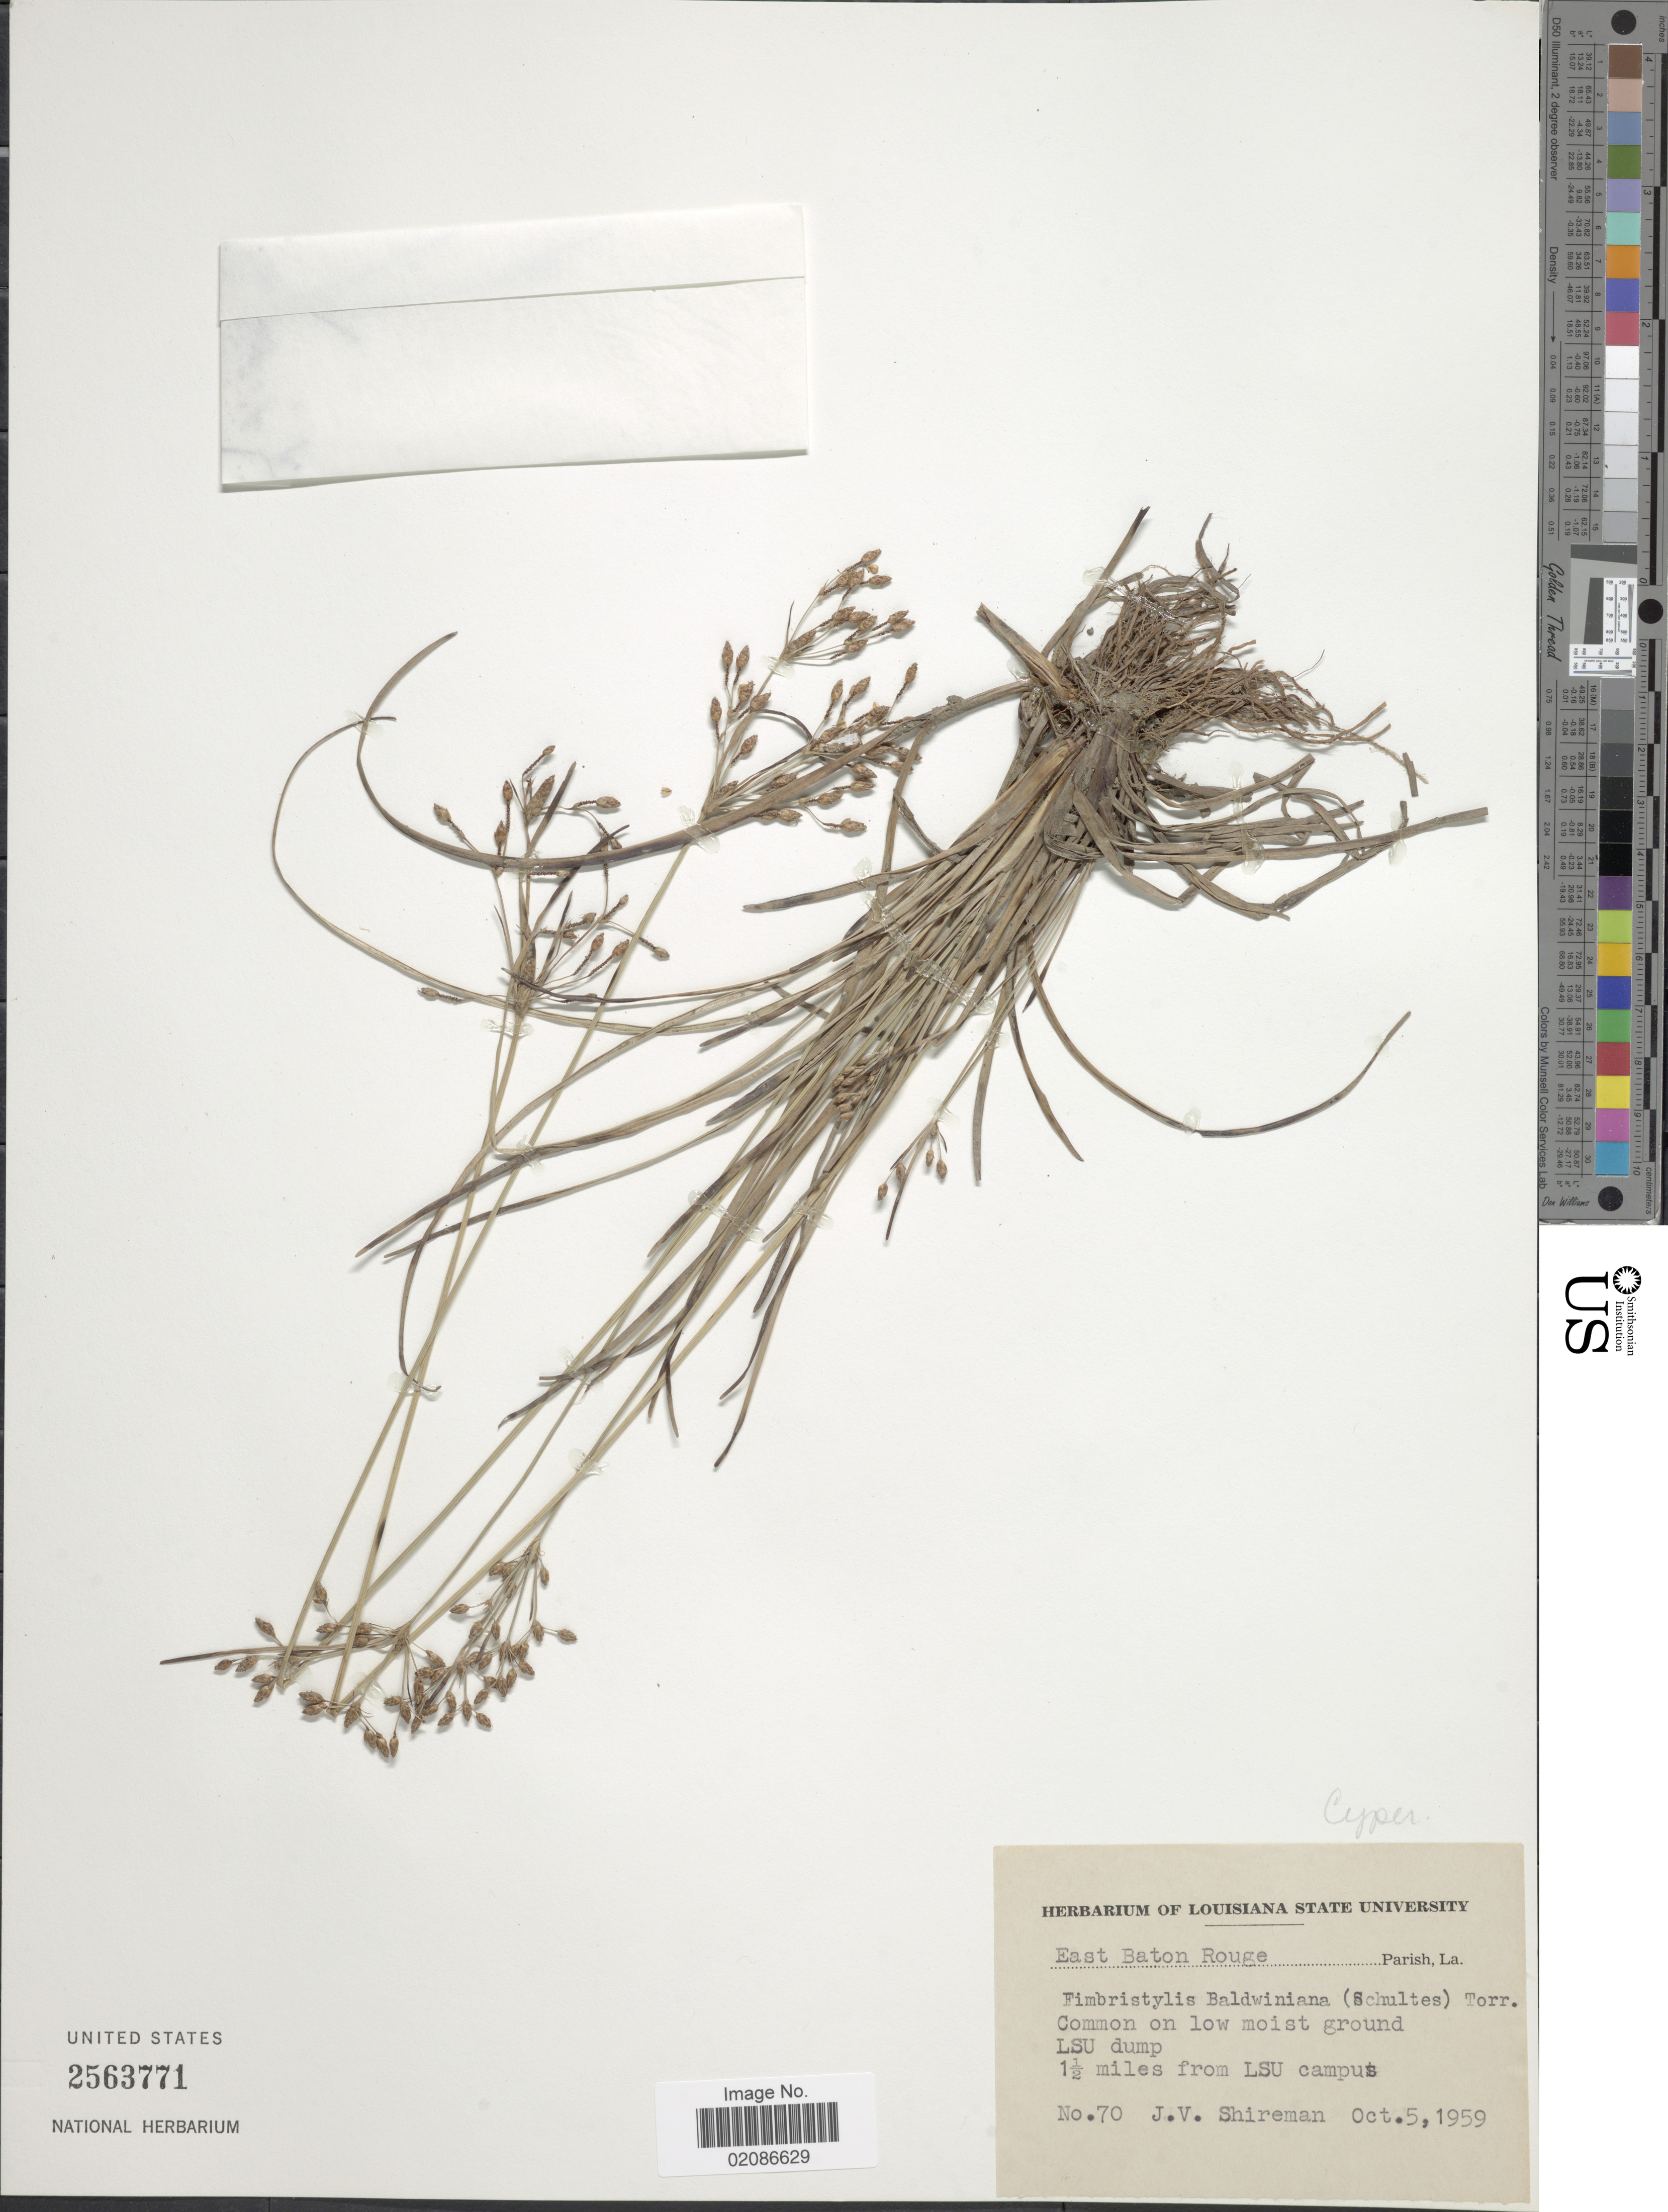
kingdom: Plantae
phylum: Tracheophyta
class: Liliopsida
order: Poales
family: Cyperaceae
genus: Fimbristylis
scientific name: Fimbristylis dichotoma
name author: (L.) Vahl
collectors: J. Shireman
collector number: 70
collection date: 1959-10-05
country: United States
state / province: Louisiana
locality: East baton Rouge, Parish, La. 1 1/2 miles from LSU Campus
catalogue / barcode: US 2563771